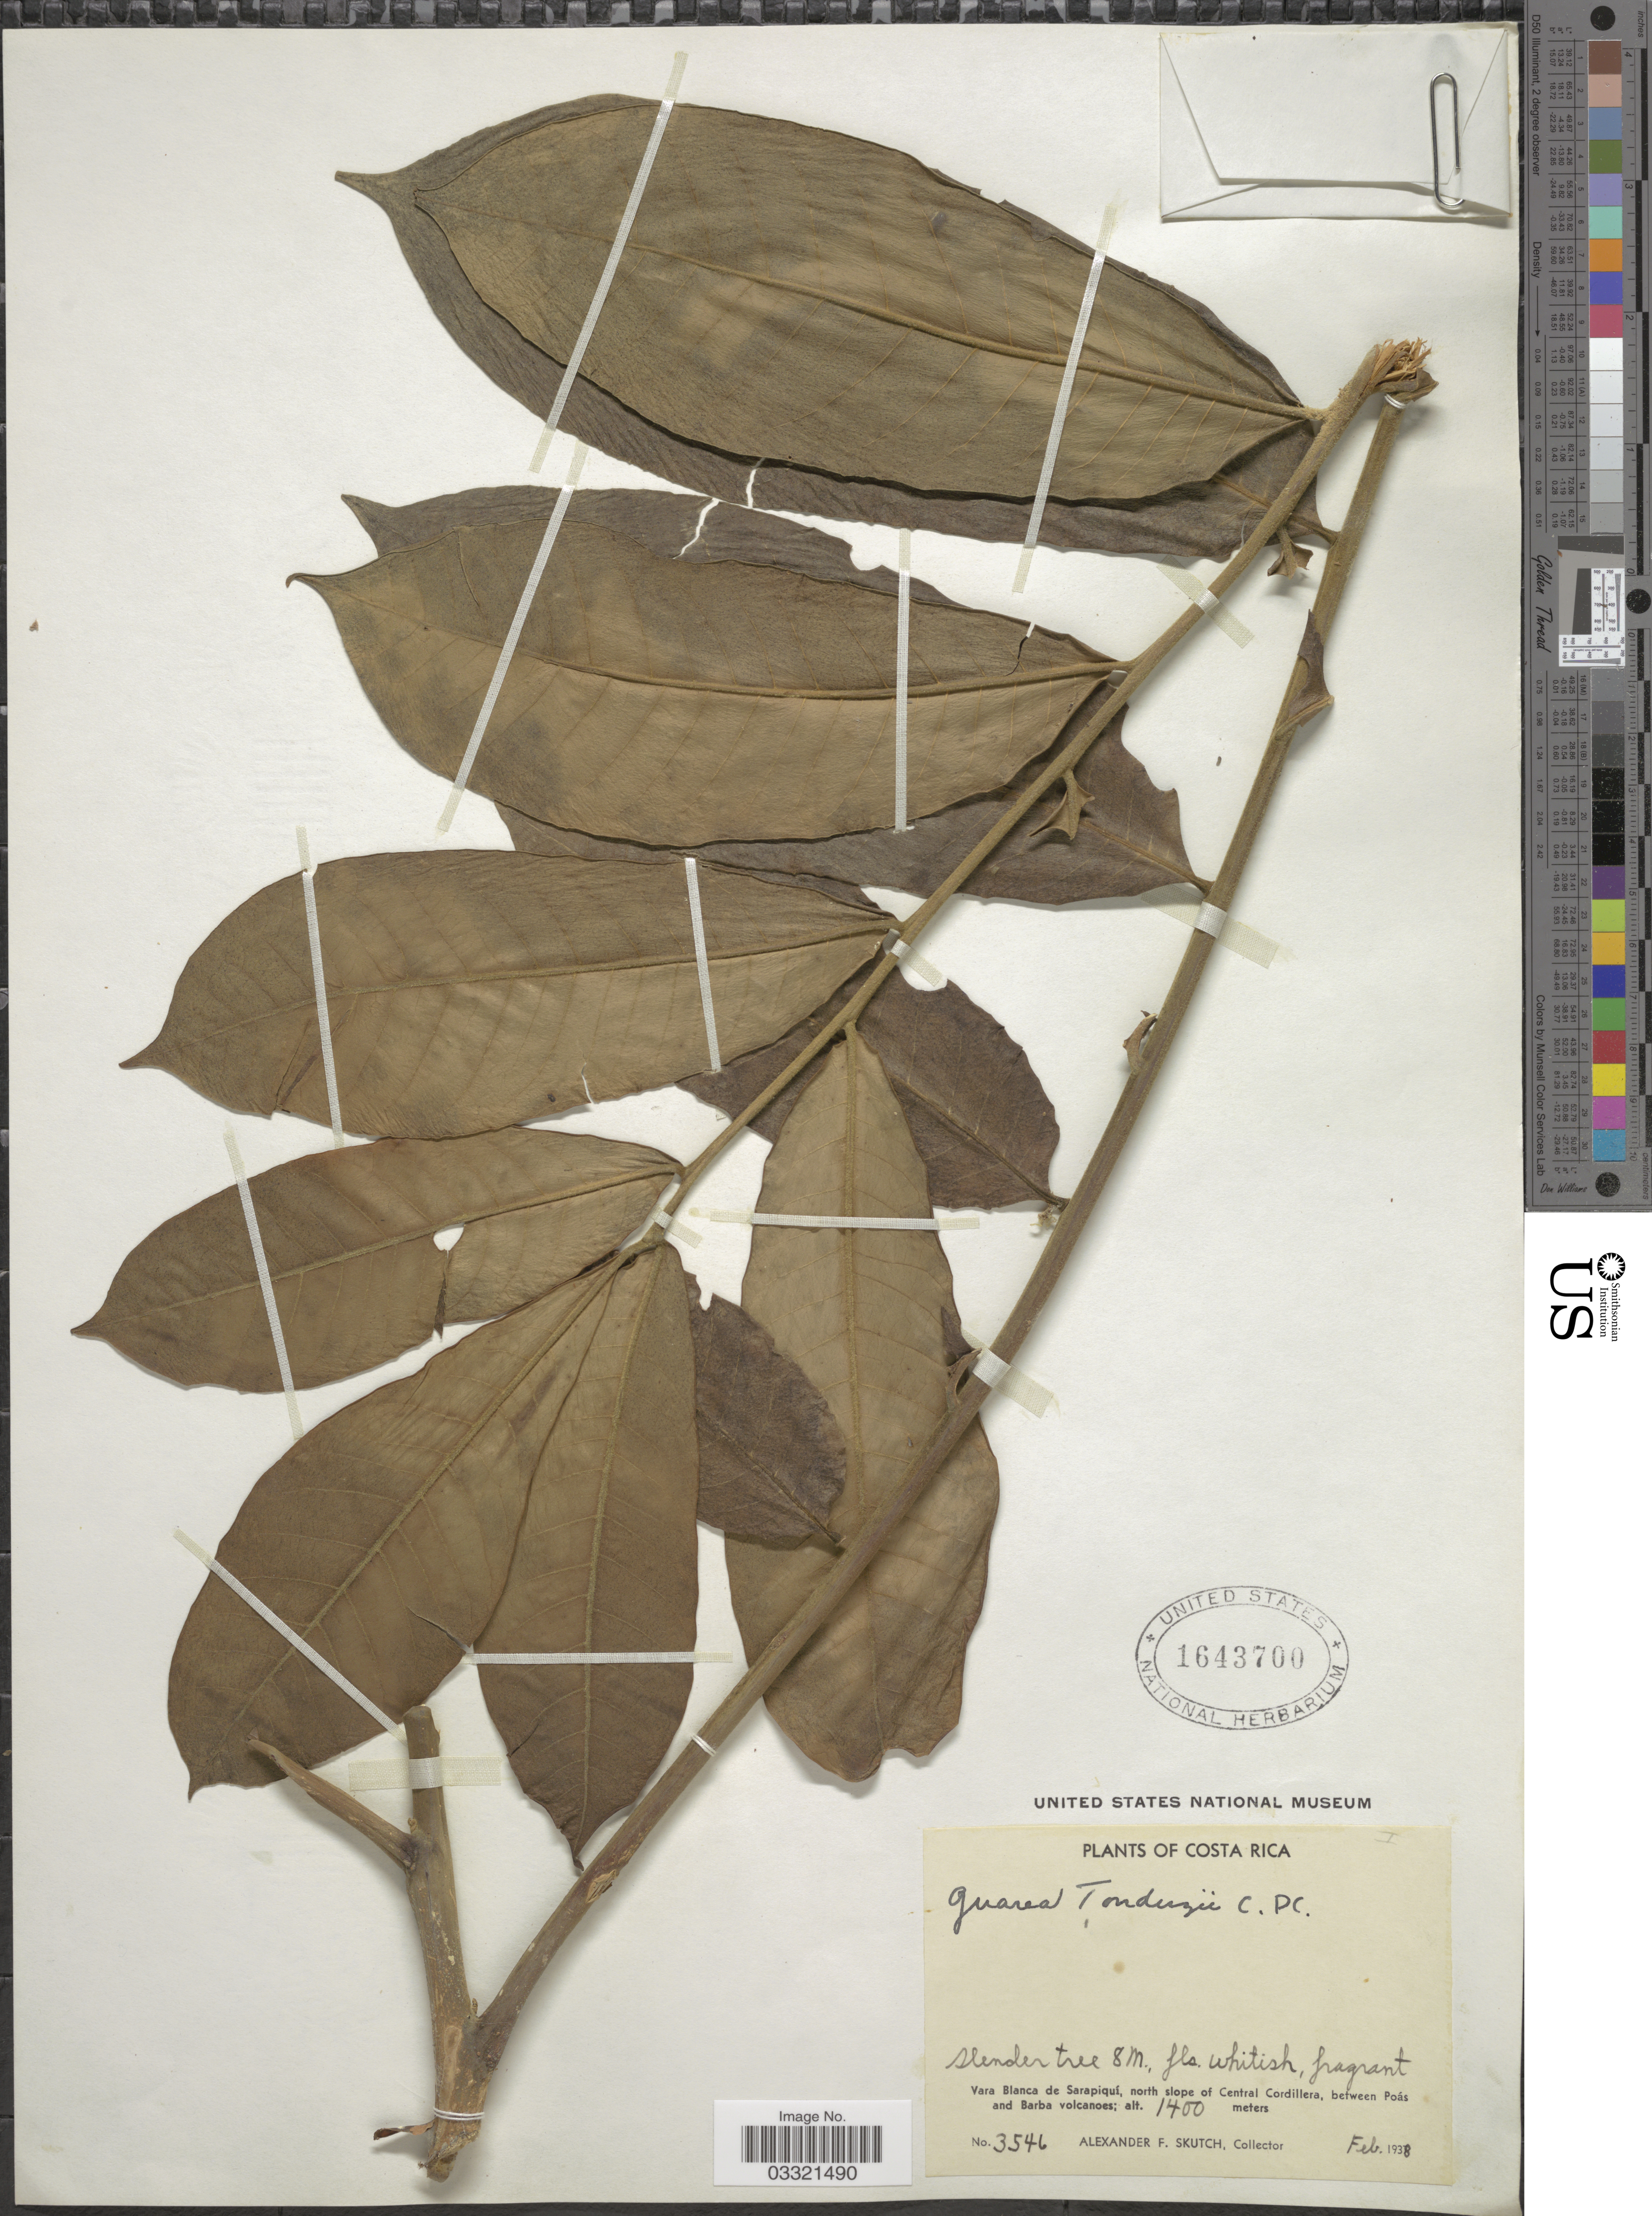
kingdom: Plantae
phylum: Tracheophyta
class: Magnoliopsida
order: Sapindales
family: Meliaceae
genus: Guarea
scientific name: Guarea tonduzii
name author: C. DC.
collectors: A. F. Skutch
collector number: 3546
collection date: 1938-02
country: Costa Rica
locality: Vara Blanca de Sarapiquí, north slope of Central Cordillera, between Poás and Barba volcanoes.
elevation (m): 1400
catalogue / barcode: US 1643700